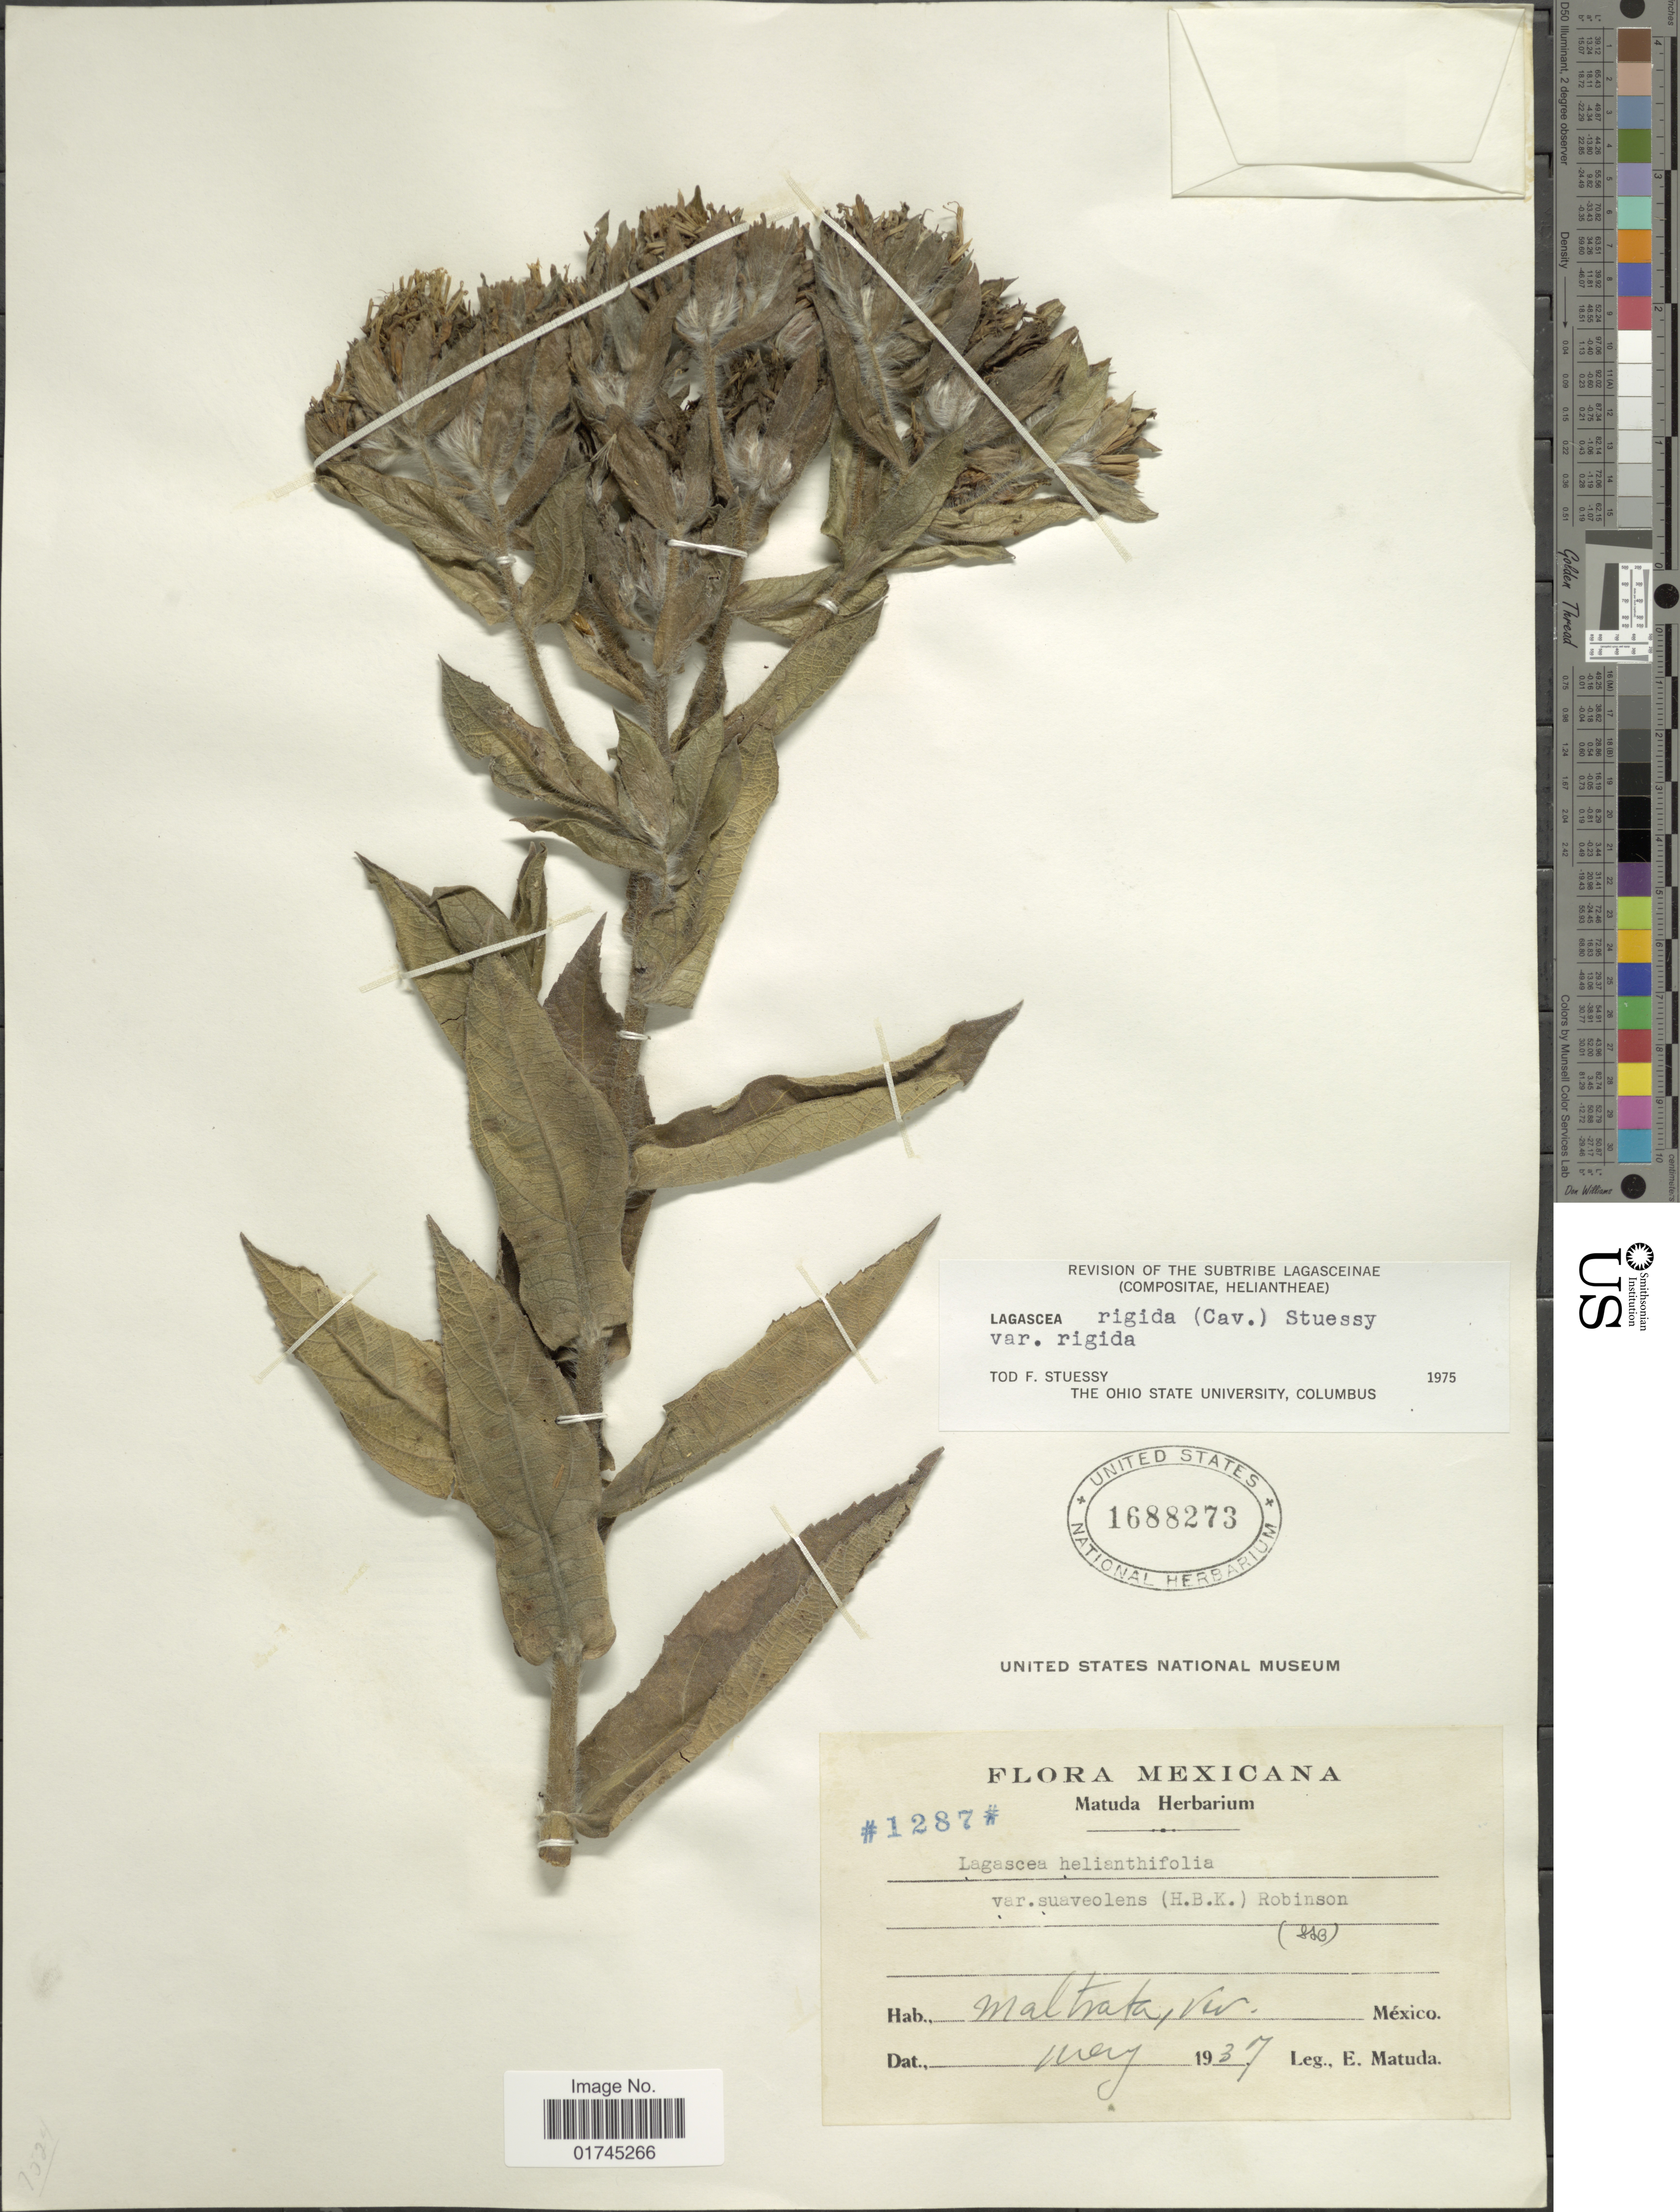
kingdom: Plantae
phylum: Tracheophyta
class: Magnoliopsida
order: Asterales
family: Asteraceae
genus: Lagascea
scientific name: Lagascea helianthifolia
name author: Kunth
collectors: E. Matuda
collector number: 1287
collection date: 1937-05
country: Mexico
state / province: Veracruz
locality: Maltrata, Ver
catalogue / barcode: US 1688273